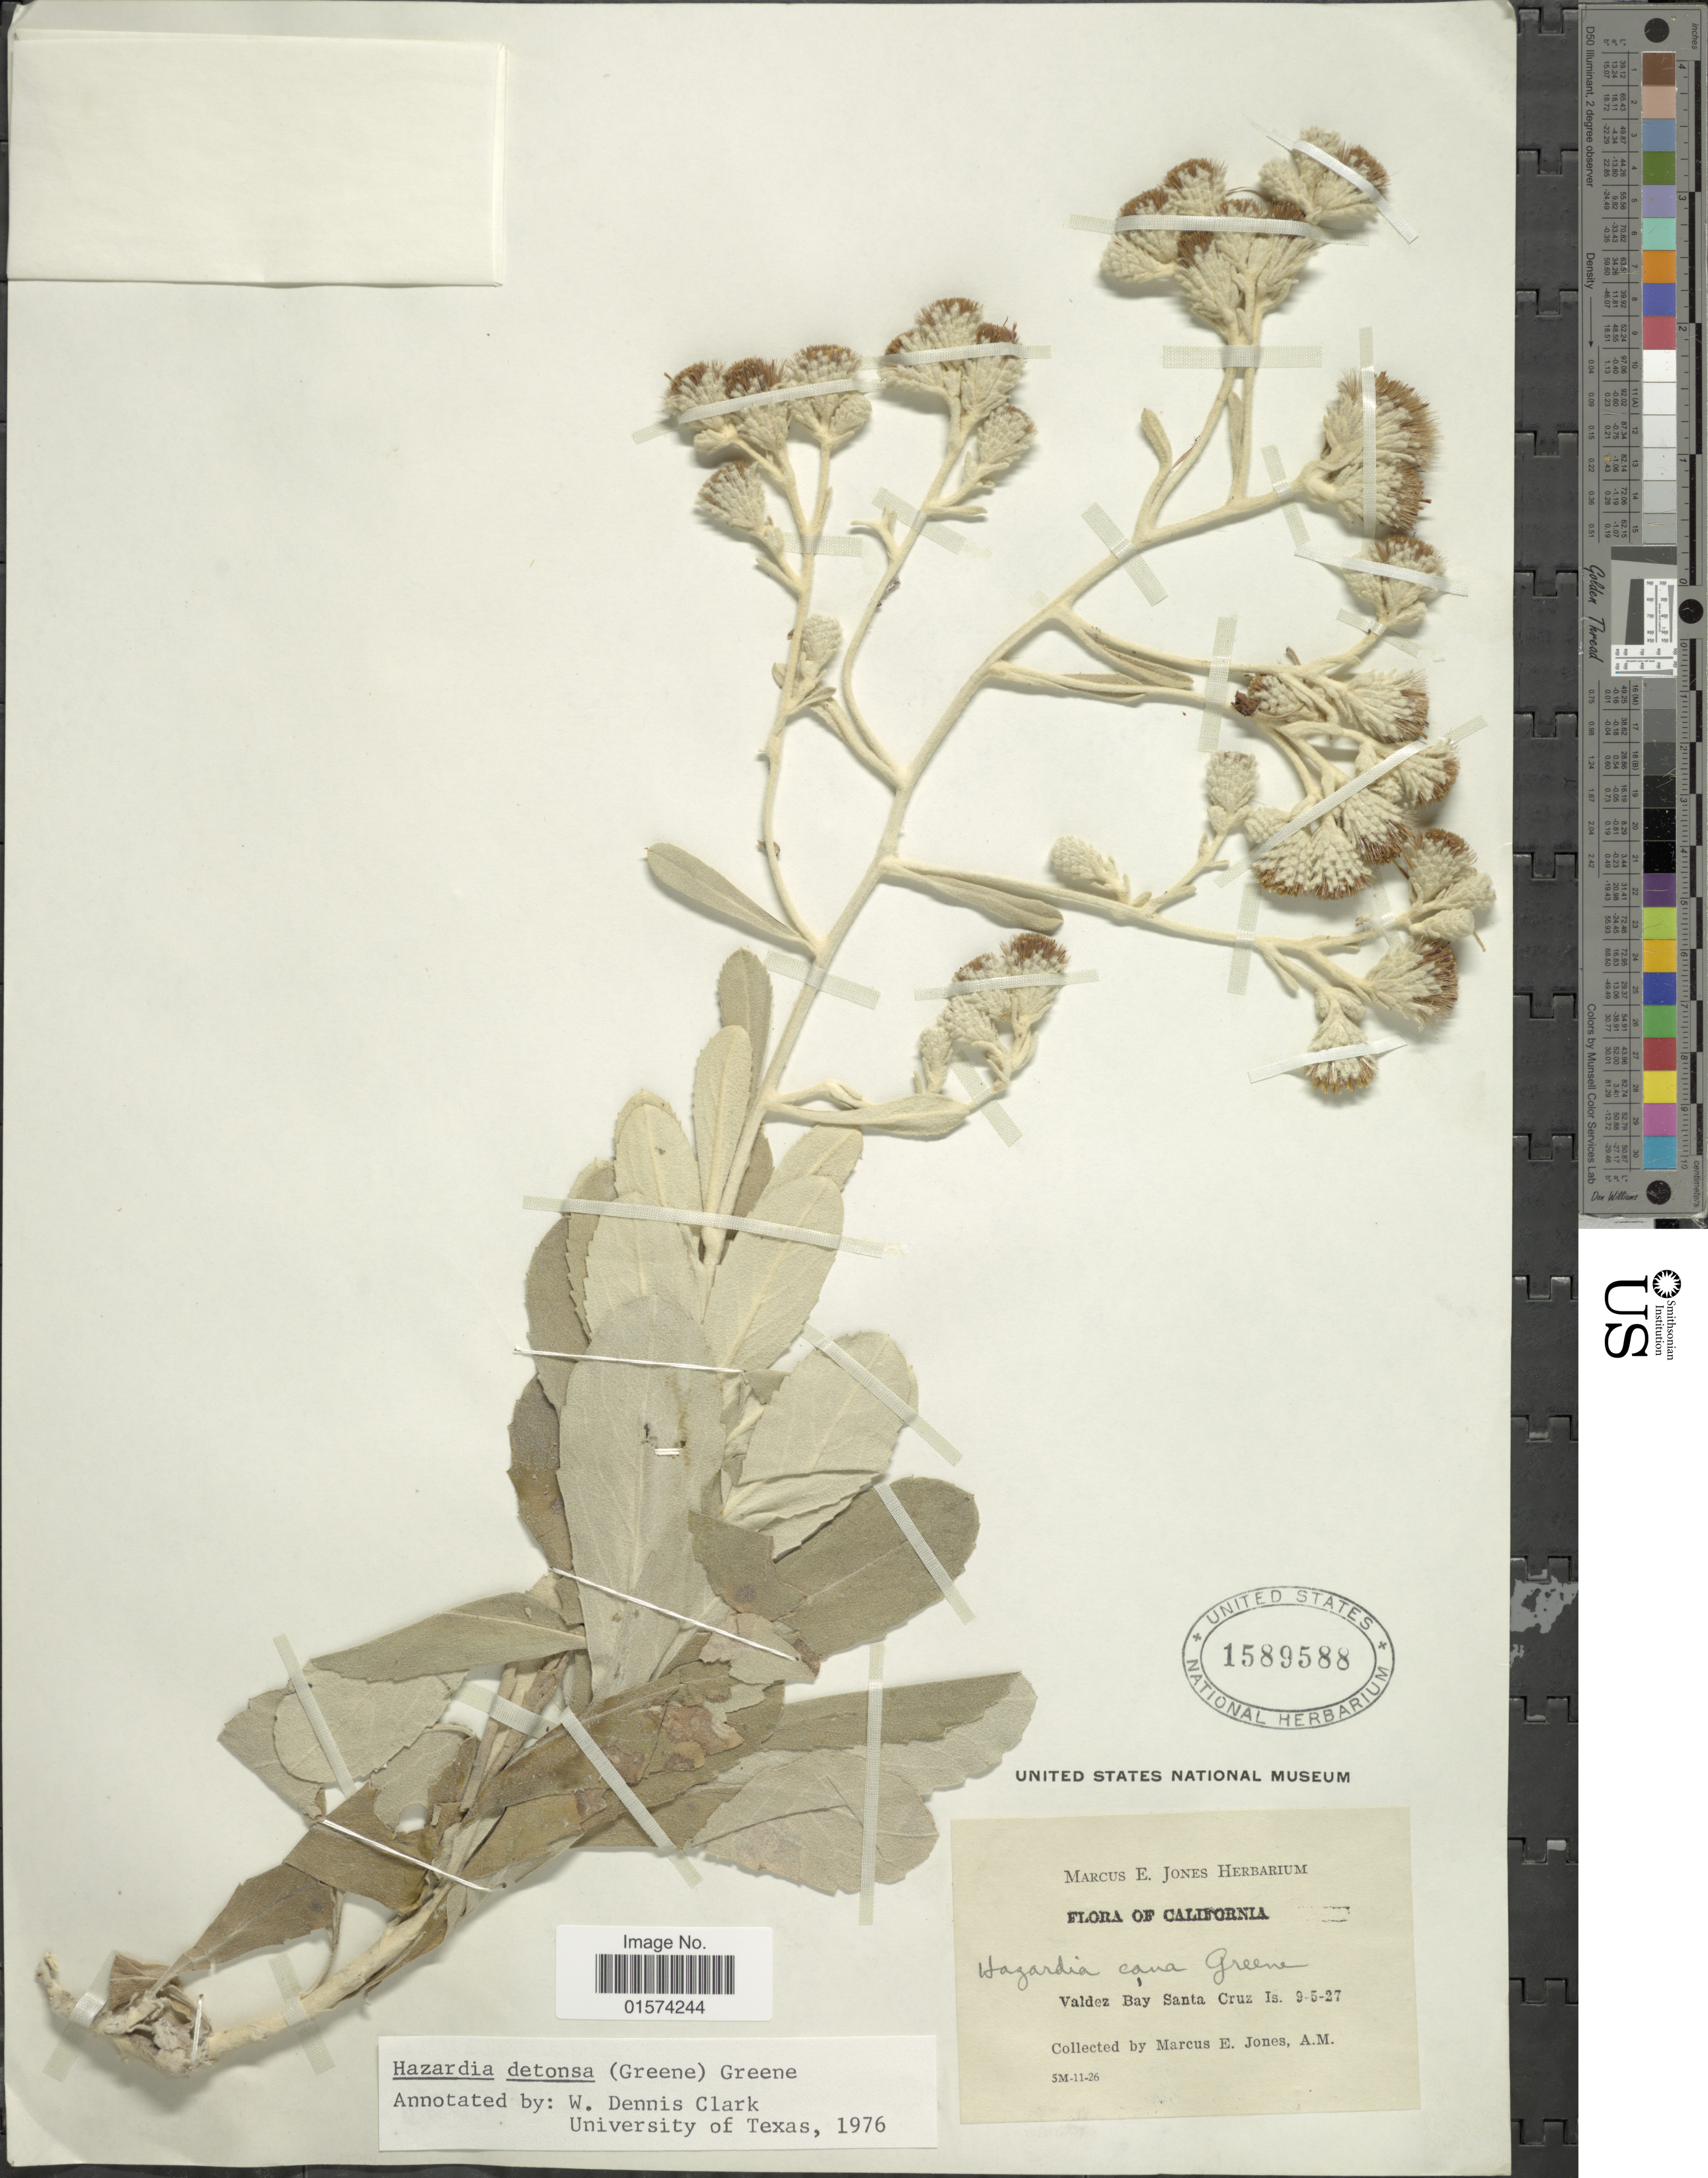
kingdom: Plantae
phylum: Tracheophyta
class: Magnoliopsida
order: Asterales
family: Asteraceae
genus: Hazardia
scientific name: Hazardia detonsa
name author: Greene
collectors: M. E. Jones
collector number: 5M-11-26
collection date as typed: Transcribed d/m/y: 5/9/27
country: United States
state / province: California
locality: Valdez bay Santa Cruz Is.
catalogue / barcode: US 1589588